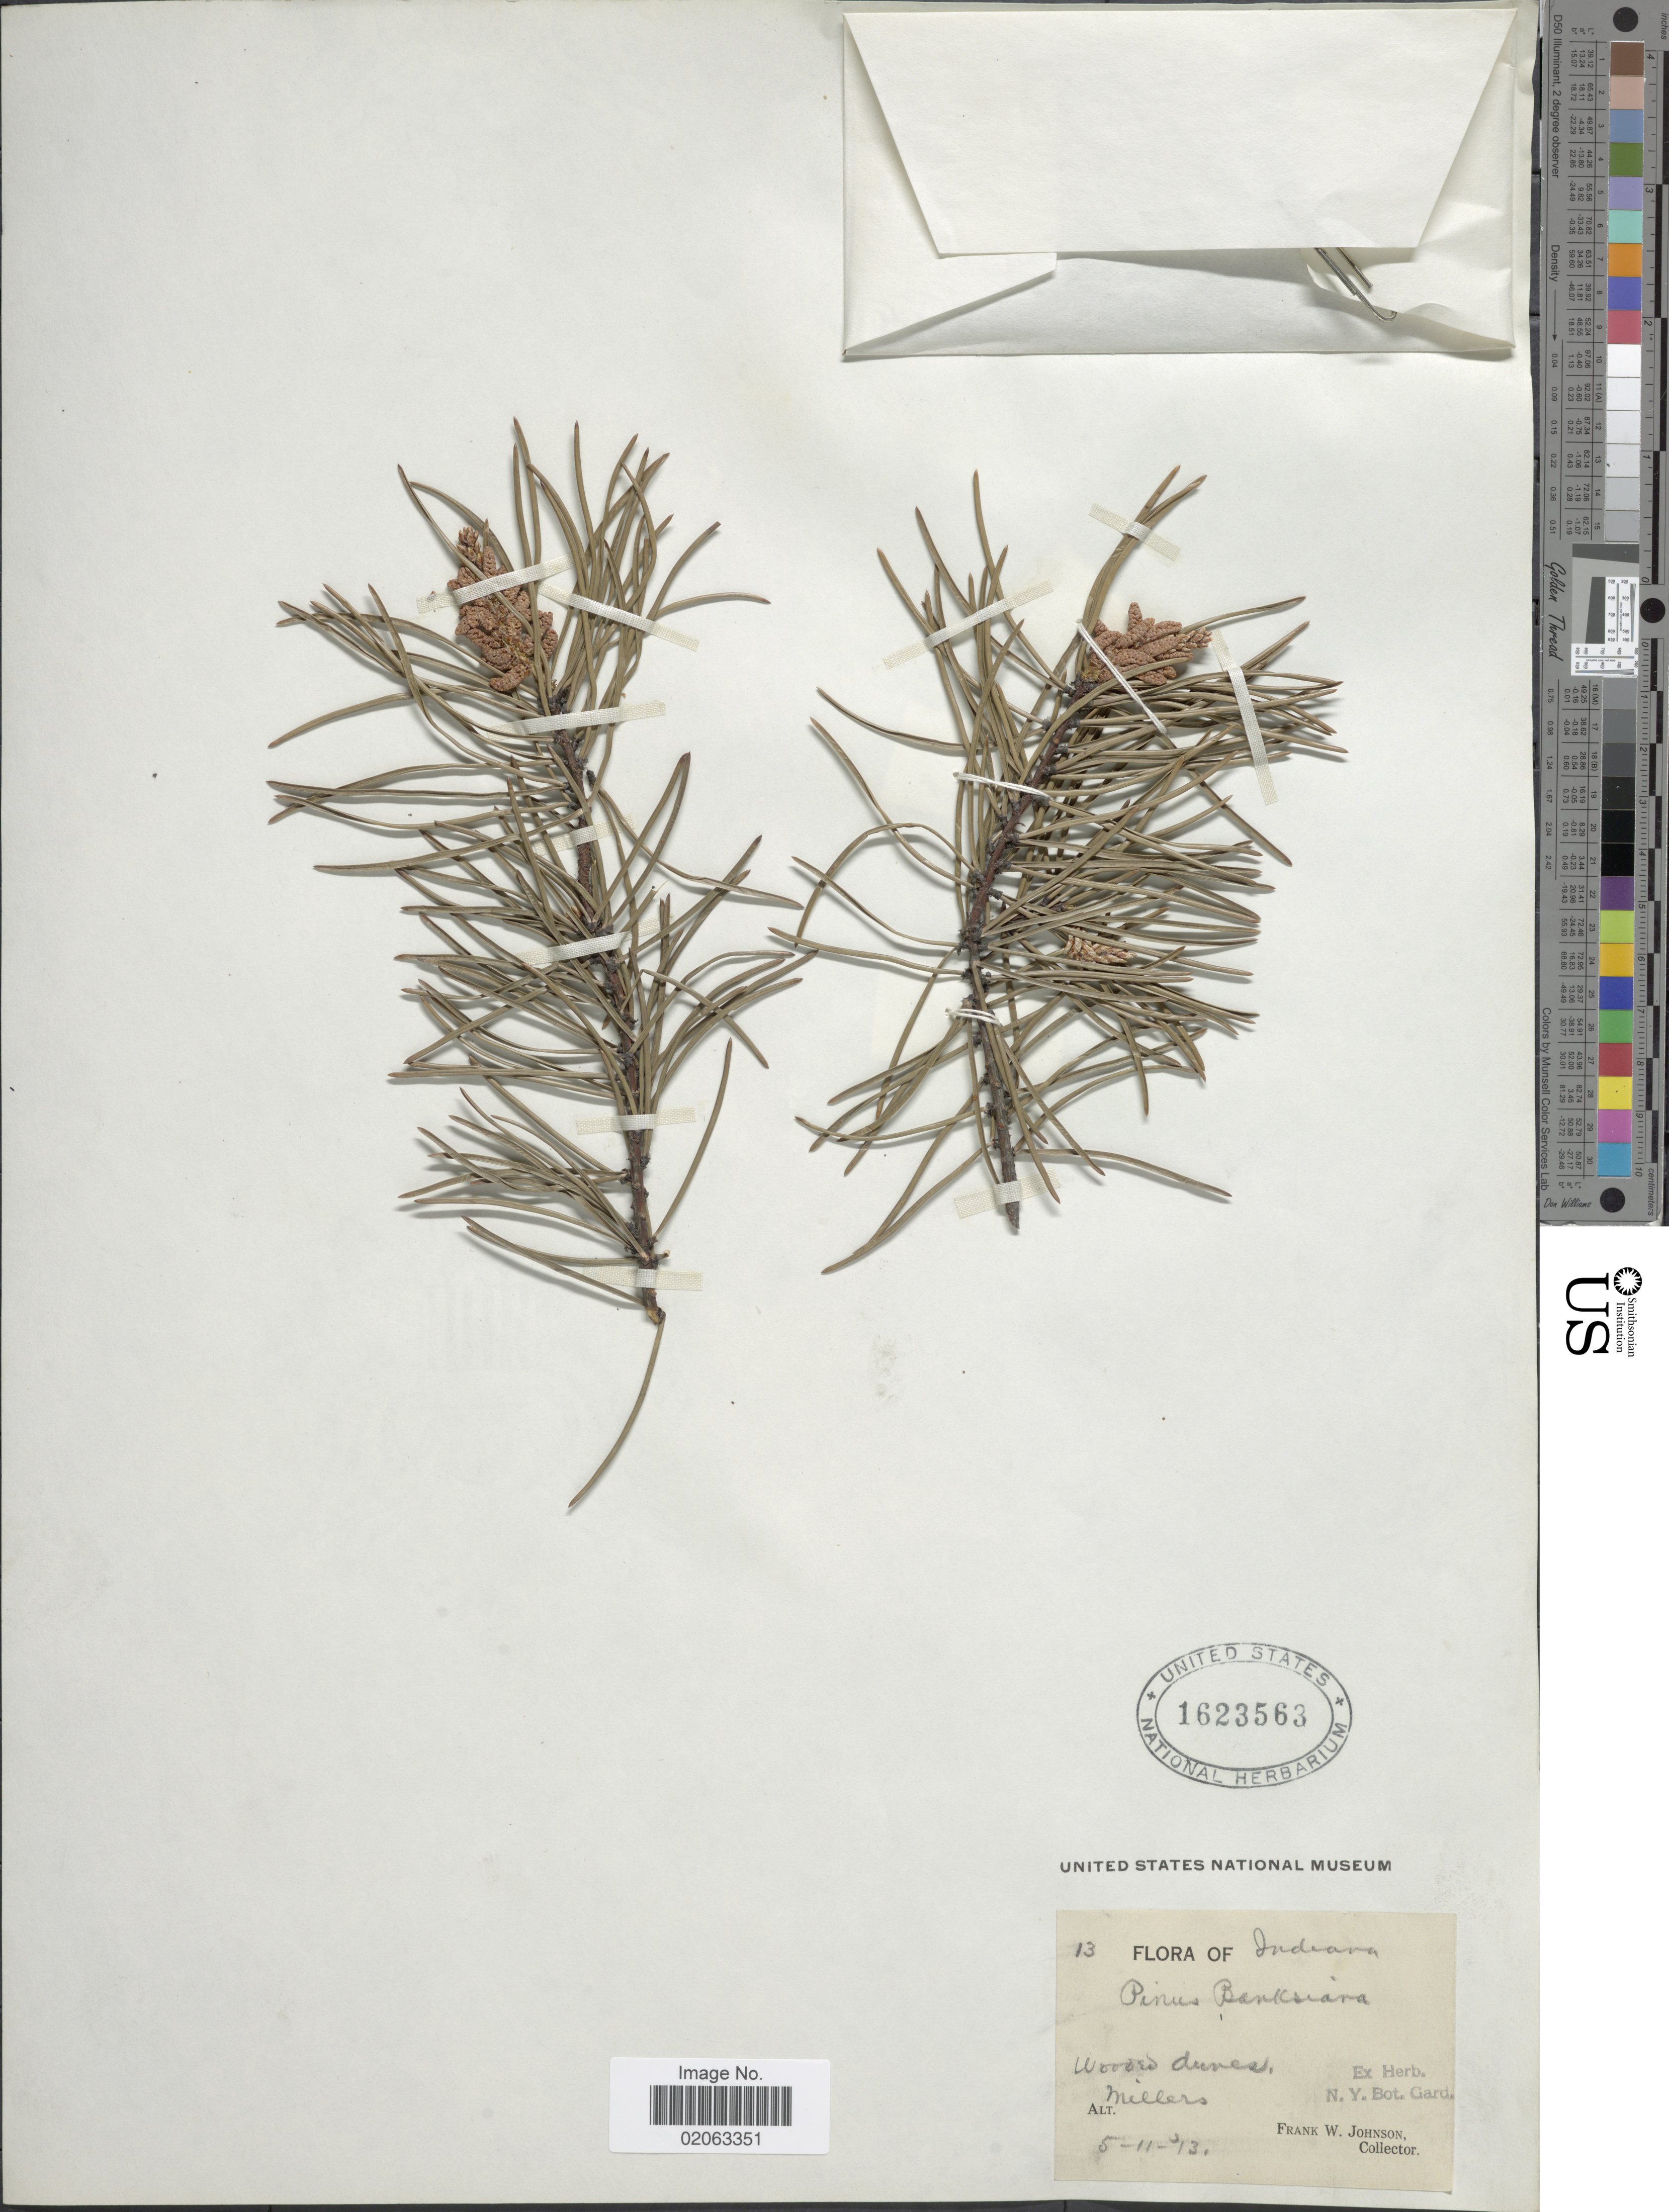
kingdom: Plantae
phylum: Tracheophyta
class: Pinopsida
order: Pinales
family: Pinaceae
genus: Pinus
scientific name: Pinus banksiana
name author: Lamb.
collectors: F. W. Johnson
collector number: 13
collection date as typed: Transcribed d/m/y: 11/5/13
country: United States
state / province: Indiana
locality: Woods dunes, Millers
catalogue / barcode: US 1623563